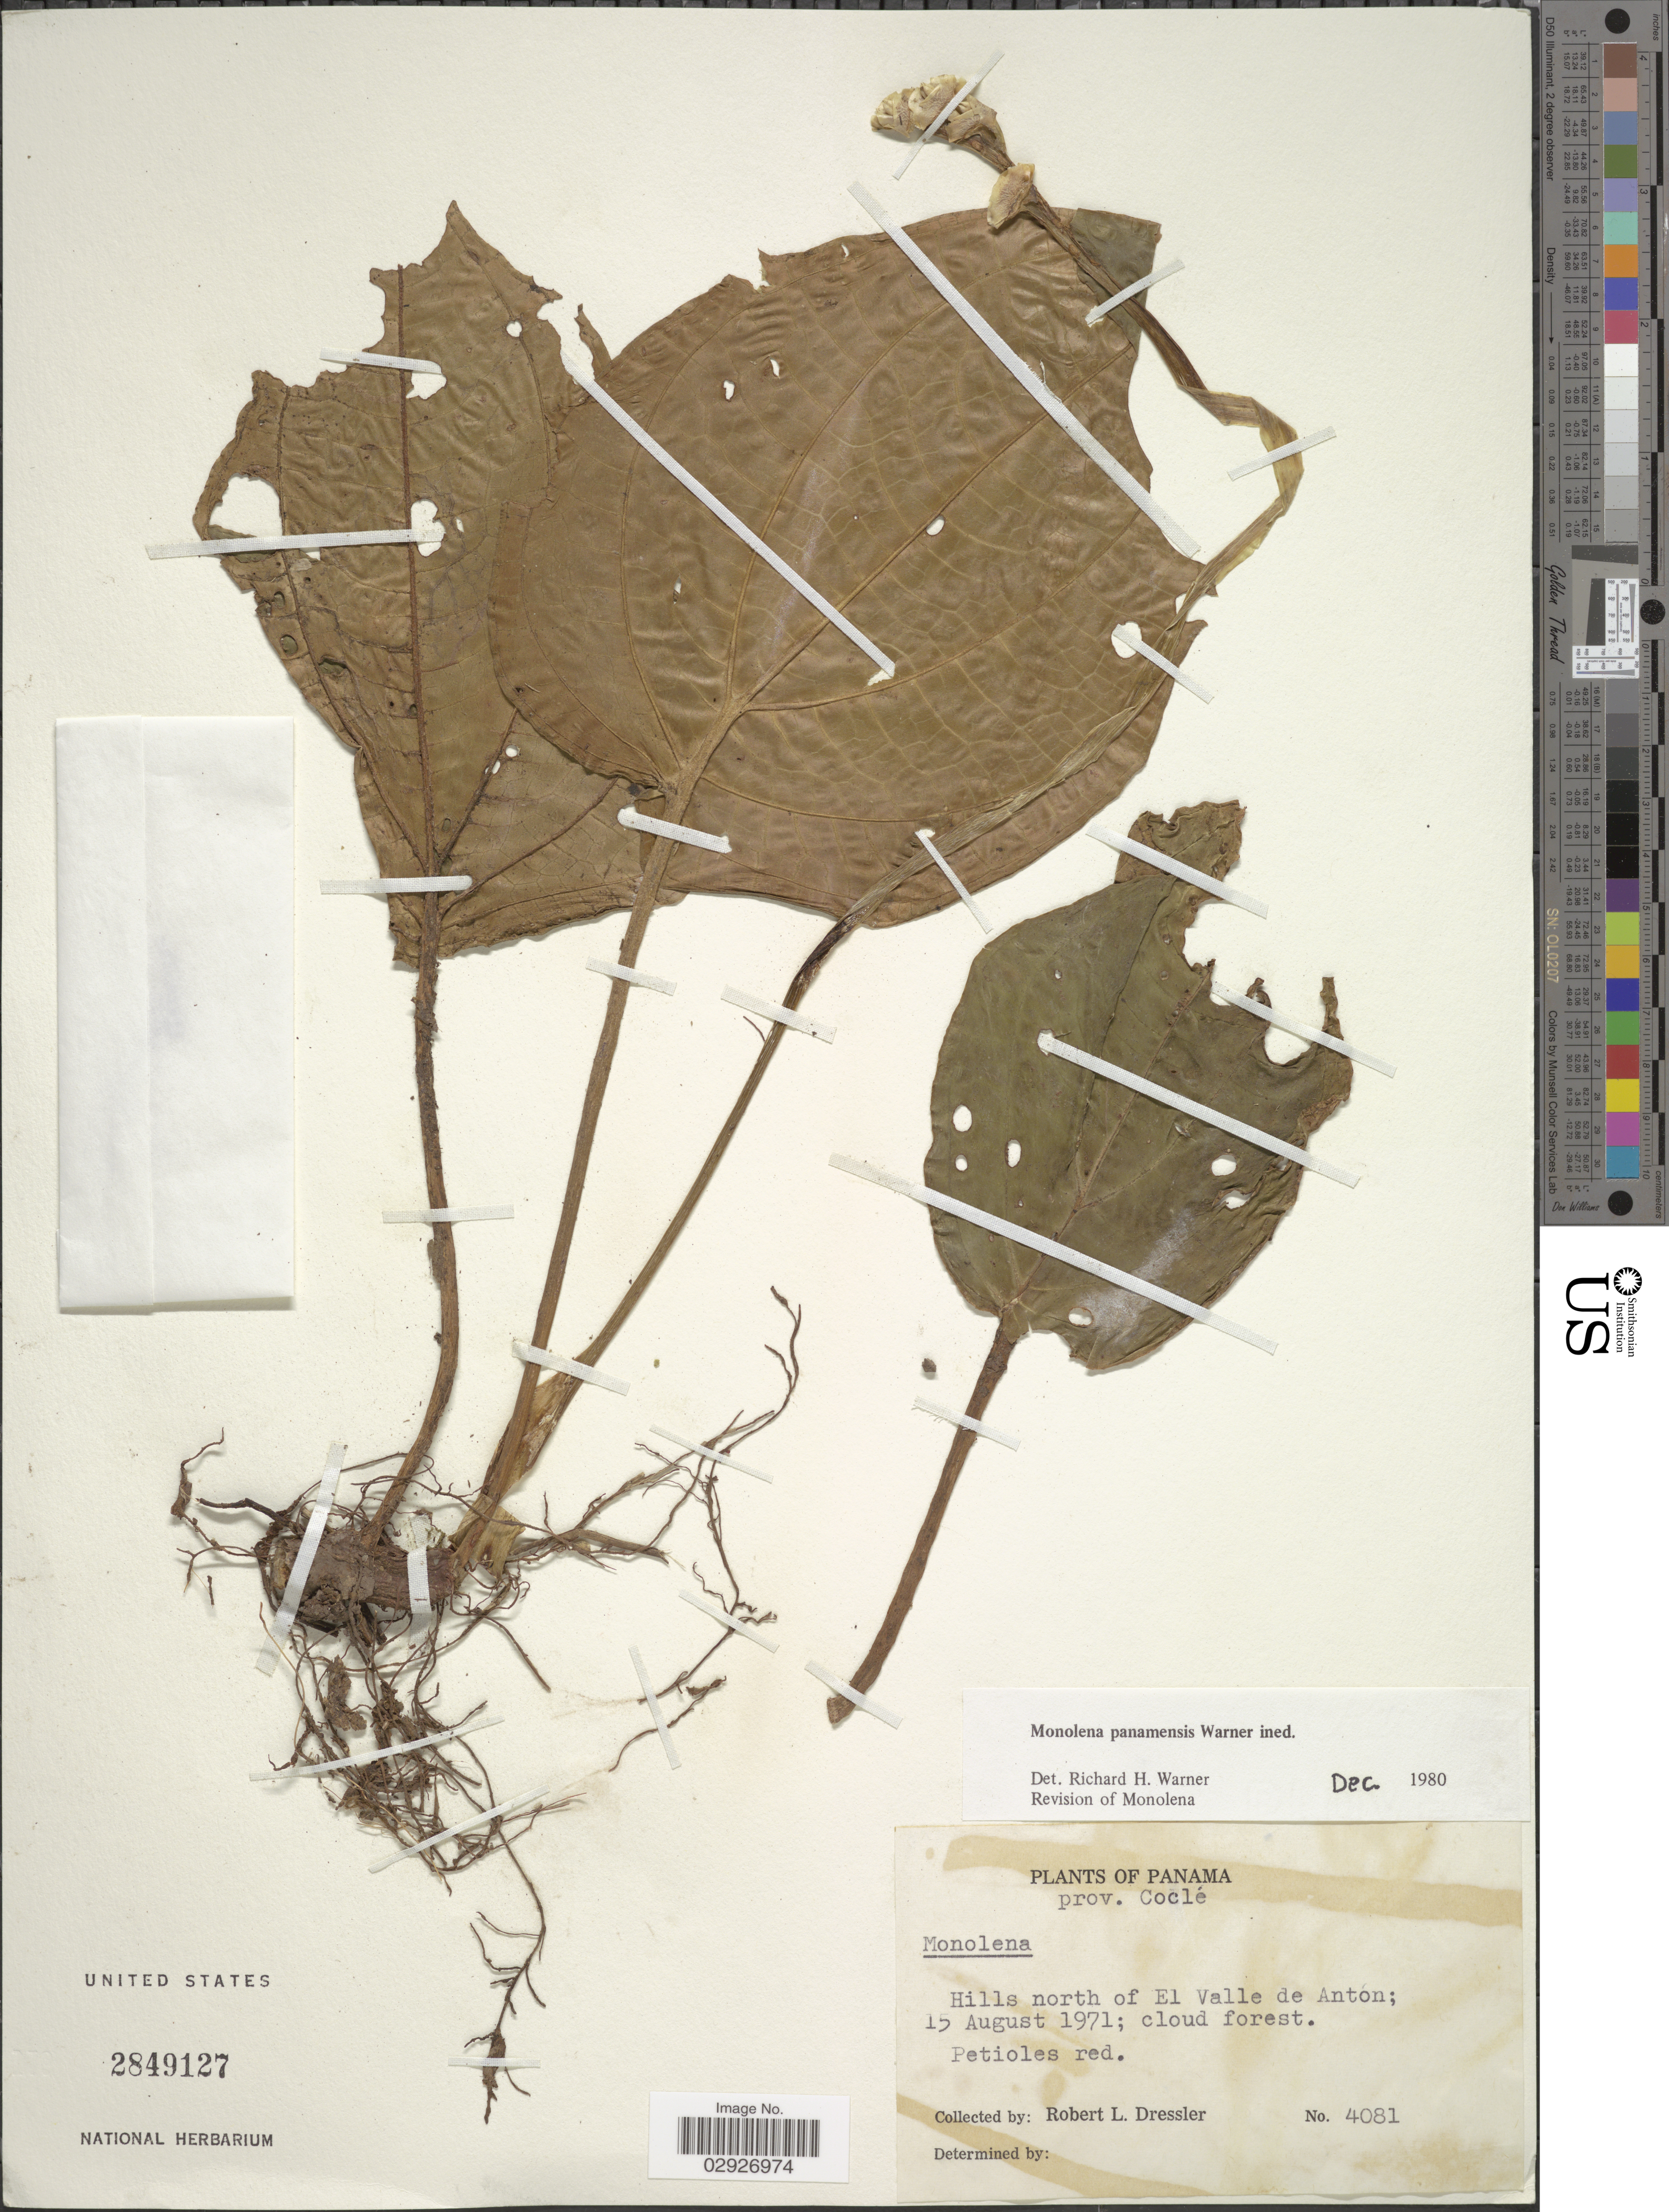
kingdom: Plantae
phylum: Tracheophyta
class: Magnoliopsida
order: Myrtales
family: Melastomataceae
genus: Monolena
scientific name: Monolena panamensis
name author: Warner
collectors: R. Dressler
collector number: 4081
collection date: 1971-08-15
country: Panama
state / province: Coclé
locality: Hills north of El Valle de Anton.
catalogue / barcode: US 2849127